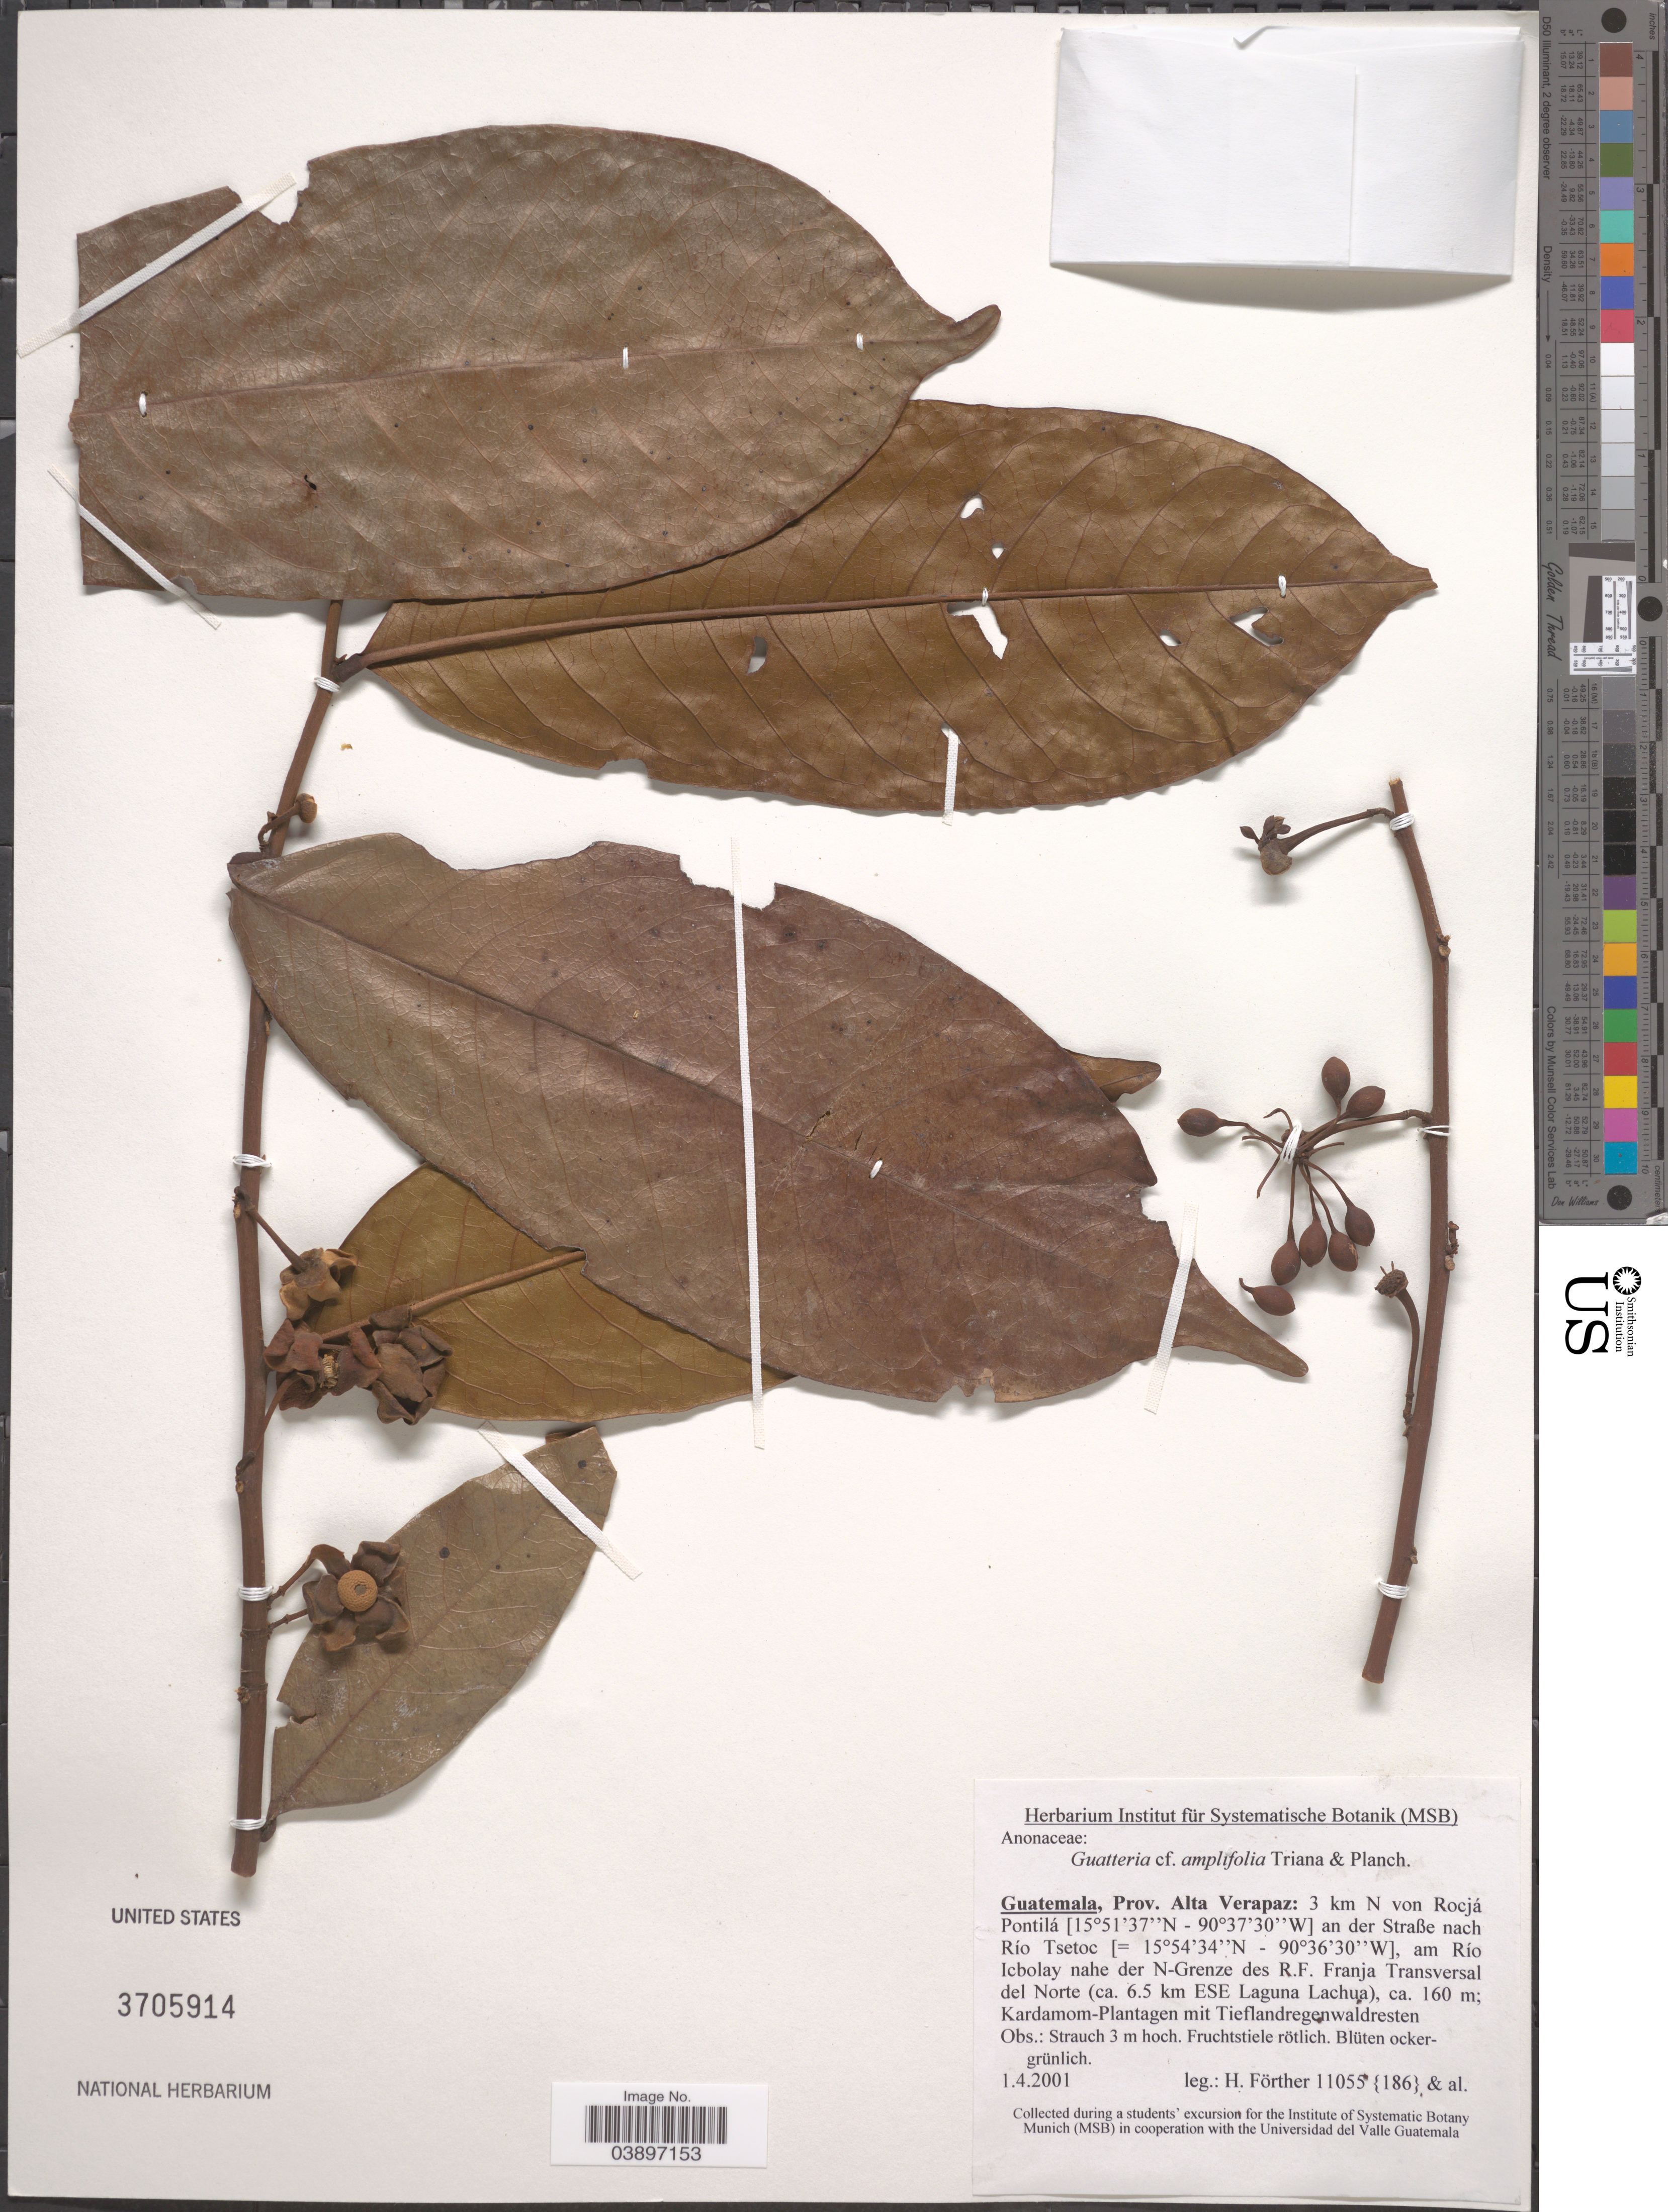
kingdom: Plantae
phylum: Tracheophyta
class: Magnoliopsida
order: Magnoliales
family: Annonaceae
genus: Guatteria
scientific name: Guatteria amplifolia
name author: Triana & Planch.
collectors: H. Förther & et al.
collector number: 11055 {186}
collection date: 2001-04-01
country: Guatemala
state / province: Alta Verapaz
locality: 3 km N von Rocjá Pontilá an der Straße nach Río Tsetoc, am Río Icbolay nahe der N-Grenze des R. F. Franja Transversal del Norte (ca. 6.5 km ESE Laguna Lachua).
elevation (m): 160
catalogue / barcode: US 3705914